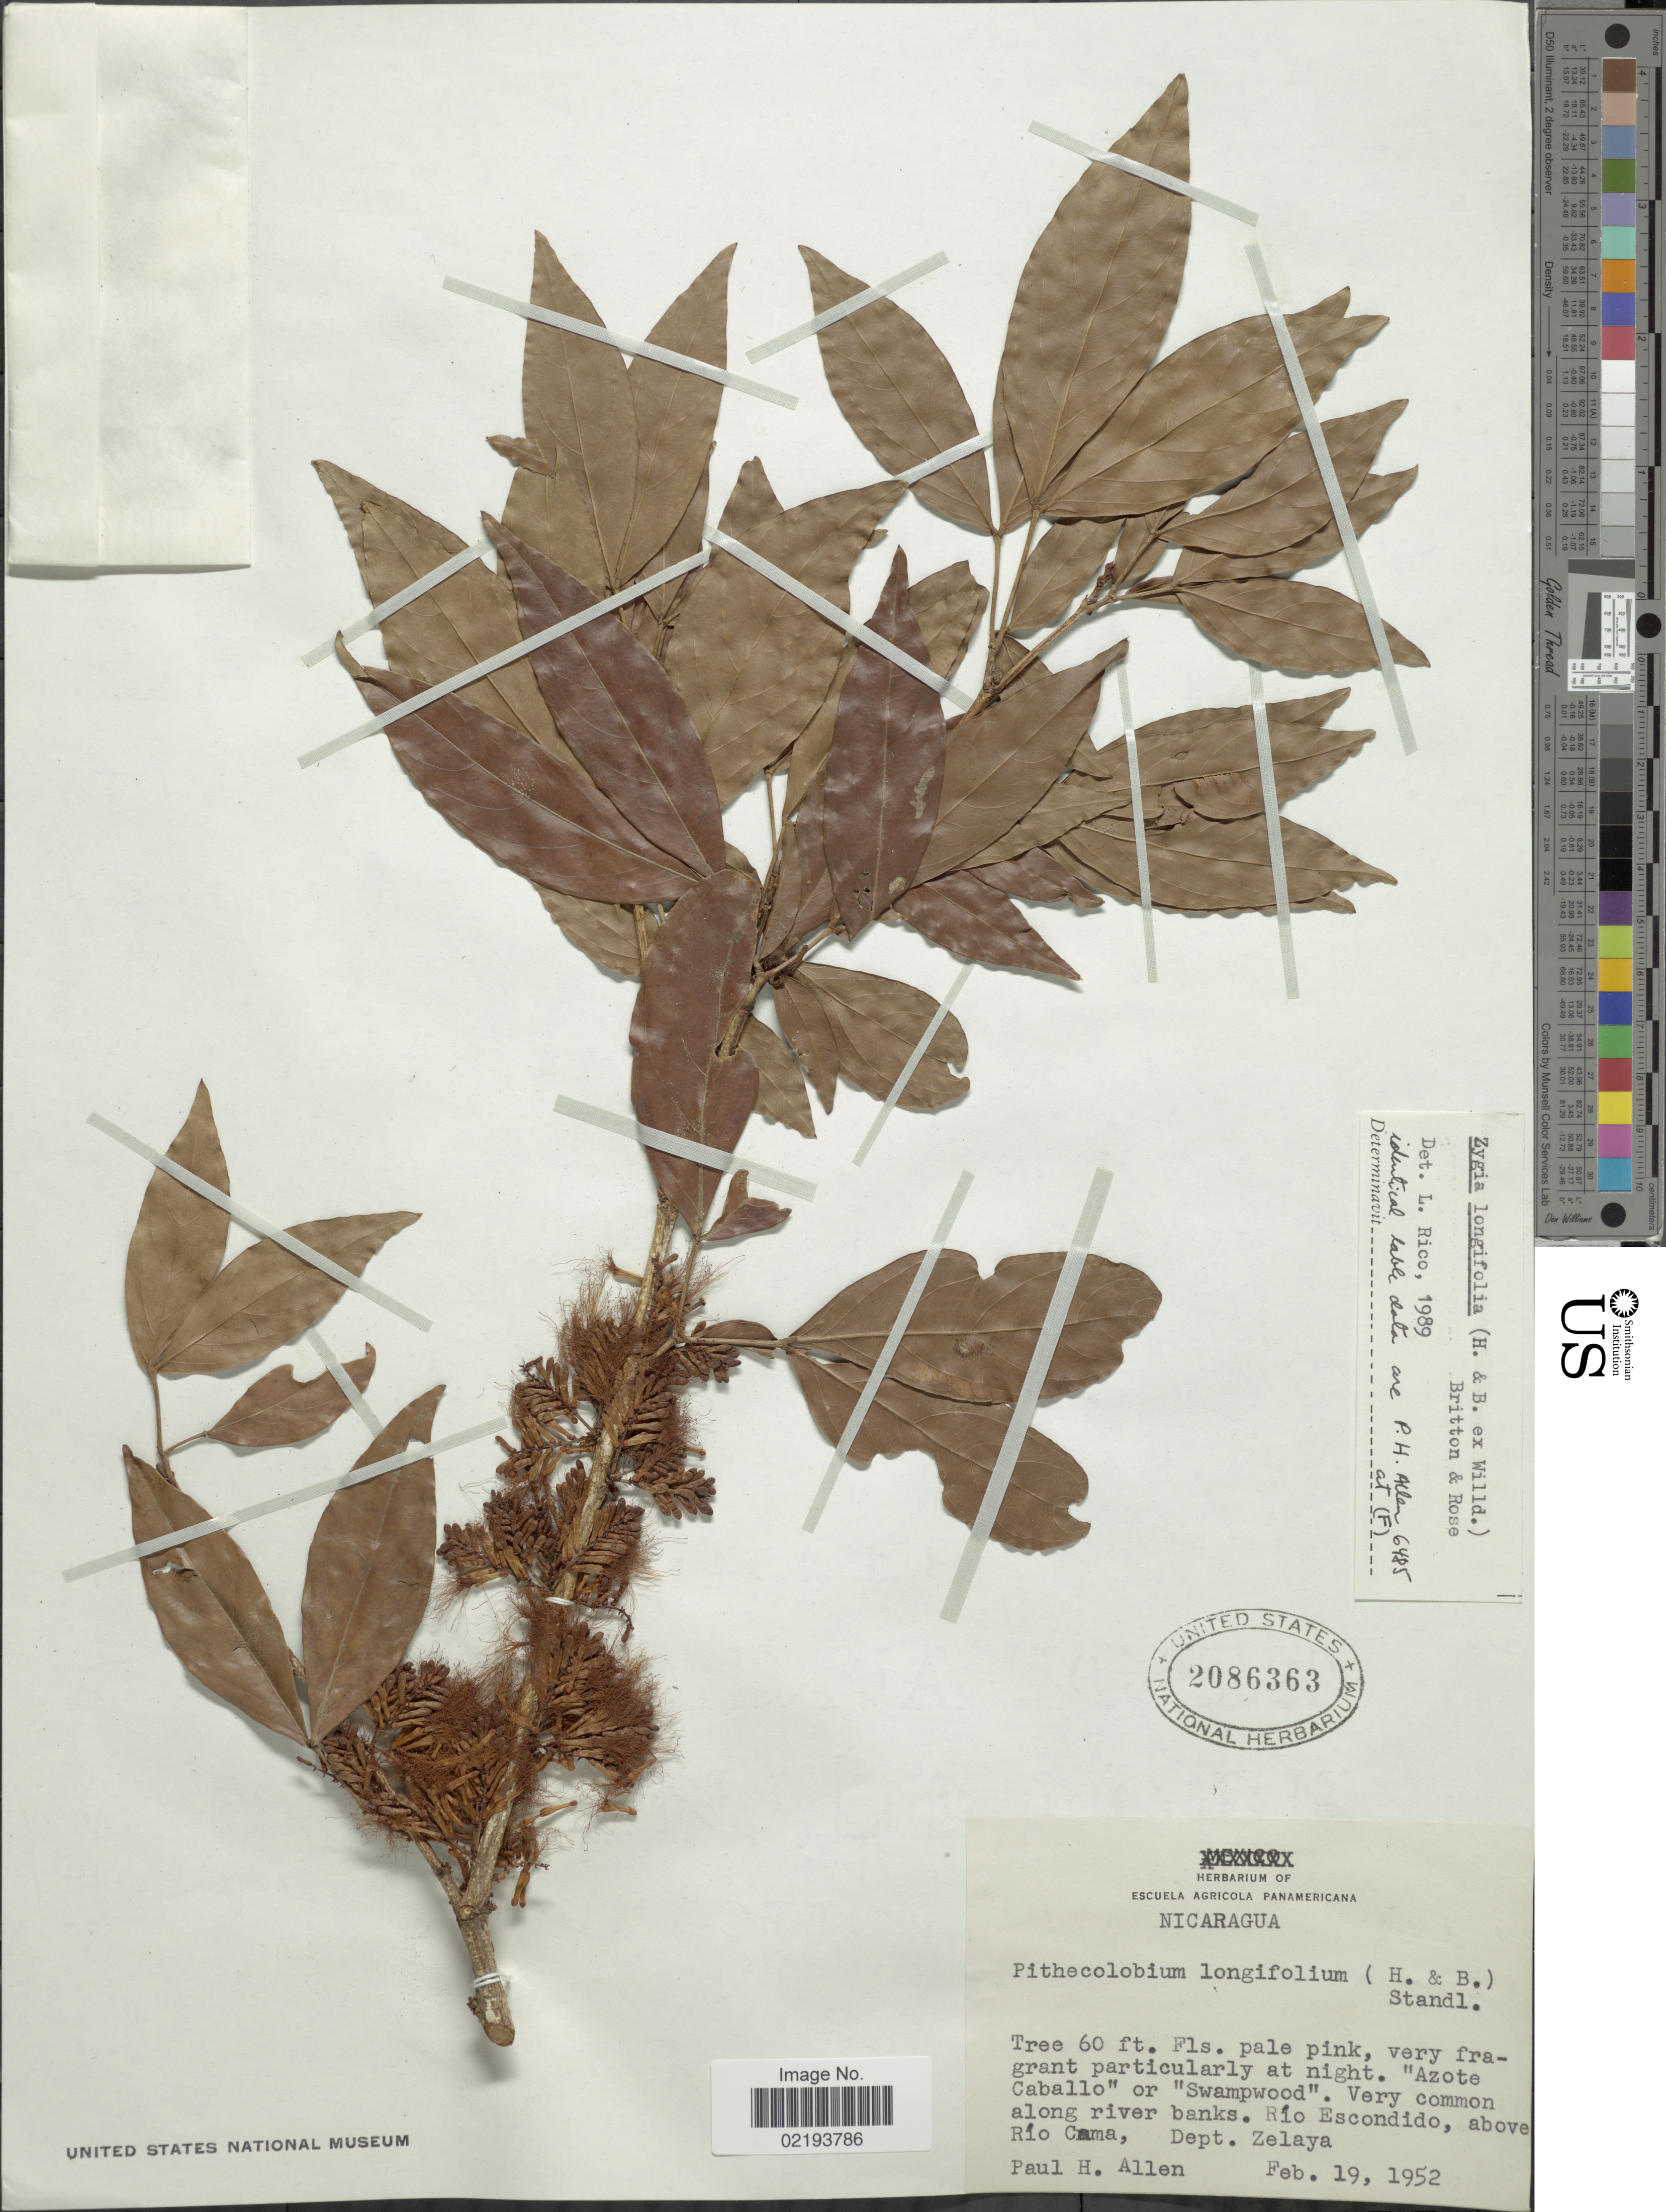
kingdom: Plantae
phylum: Tracheophyta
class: Magnoliopsida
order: Fabales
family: Fabaceae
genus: Zygia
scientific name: Zygia longifolia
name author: (Willd.) Britton & Rose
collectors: P. H. Allen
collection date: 1952-02-19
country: Nicaragua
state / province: Atlantico Sur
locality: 'Azote Caballo' or 'Swampwood'. Very common along river banks. Río Escondido, above Río Cama, Dept. Zelaya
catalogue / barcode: US 2086363